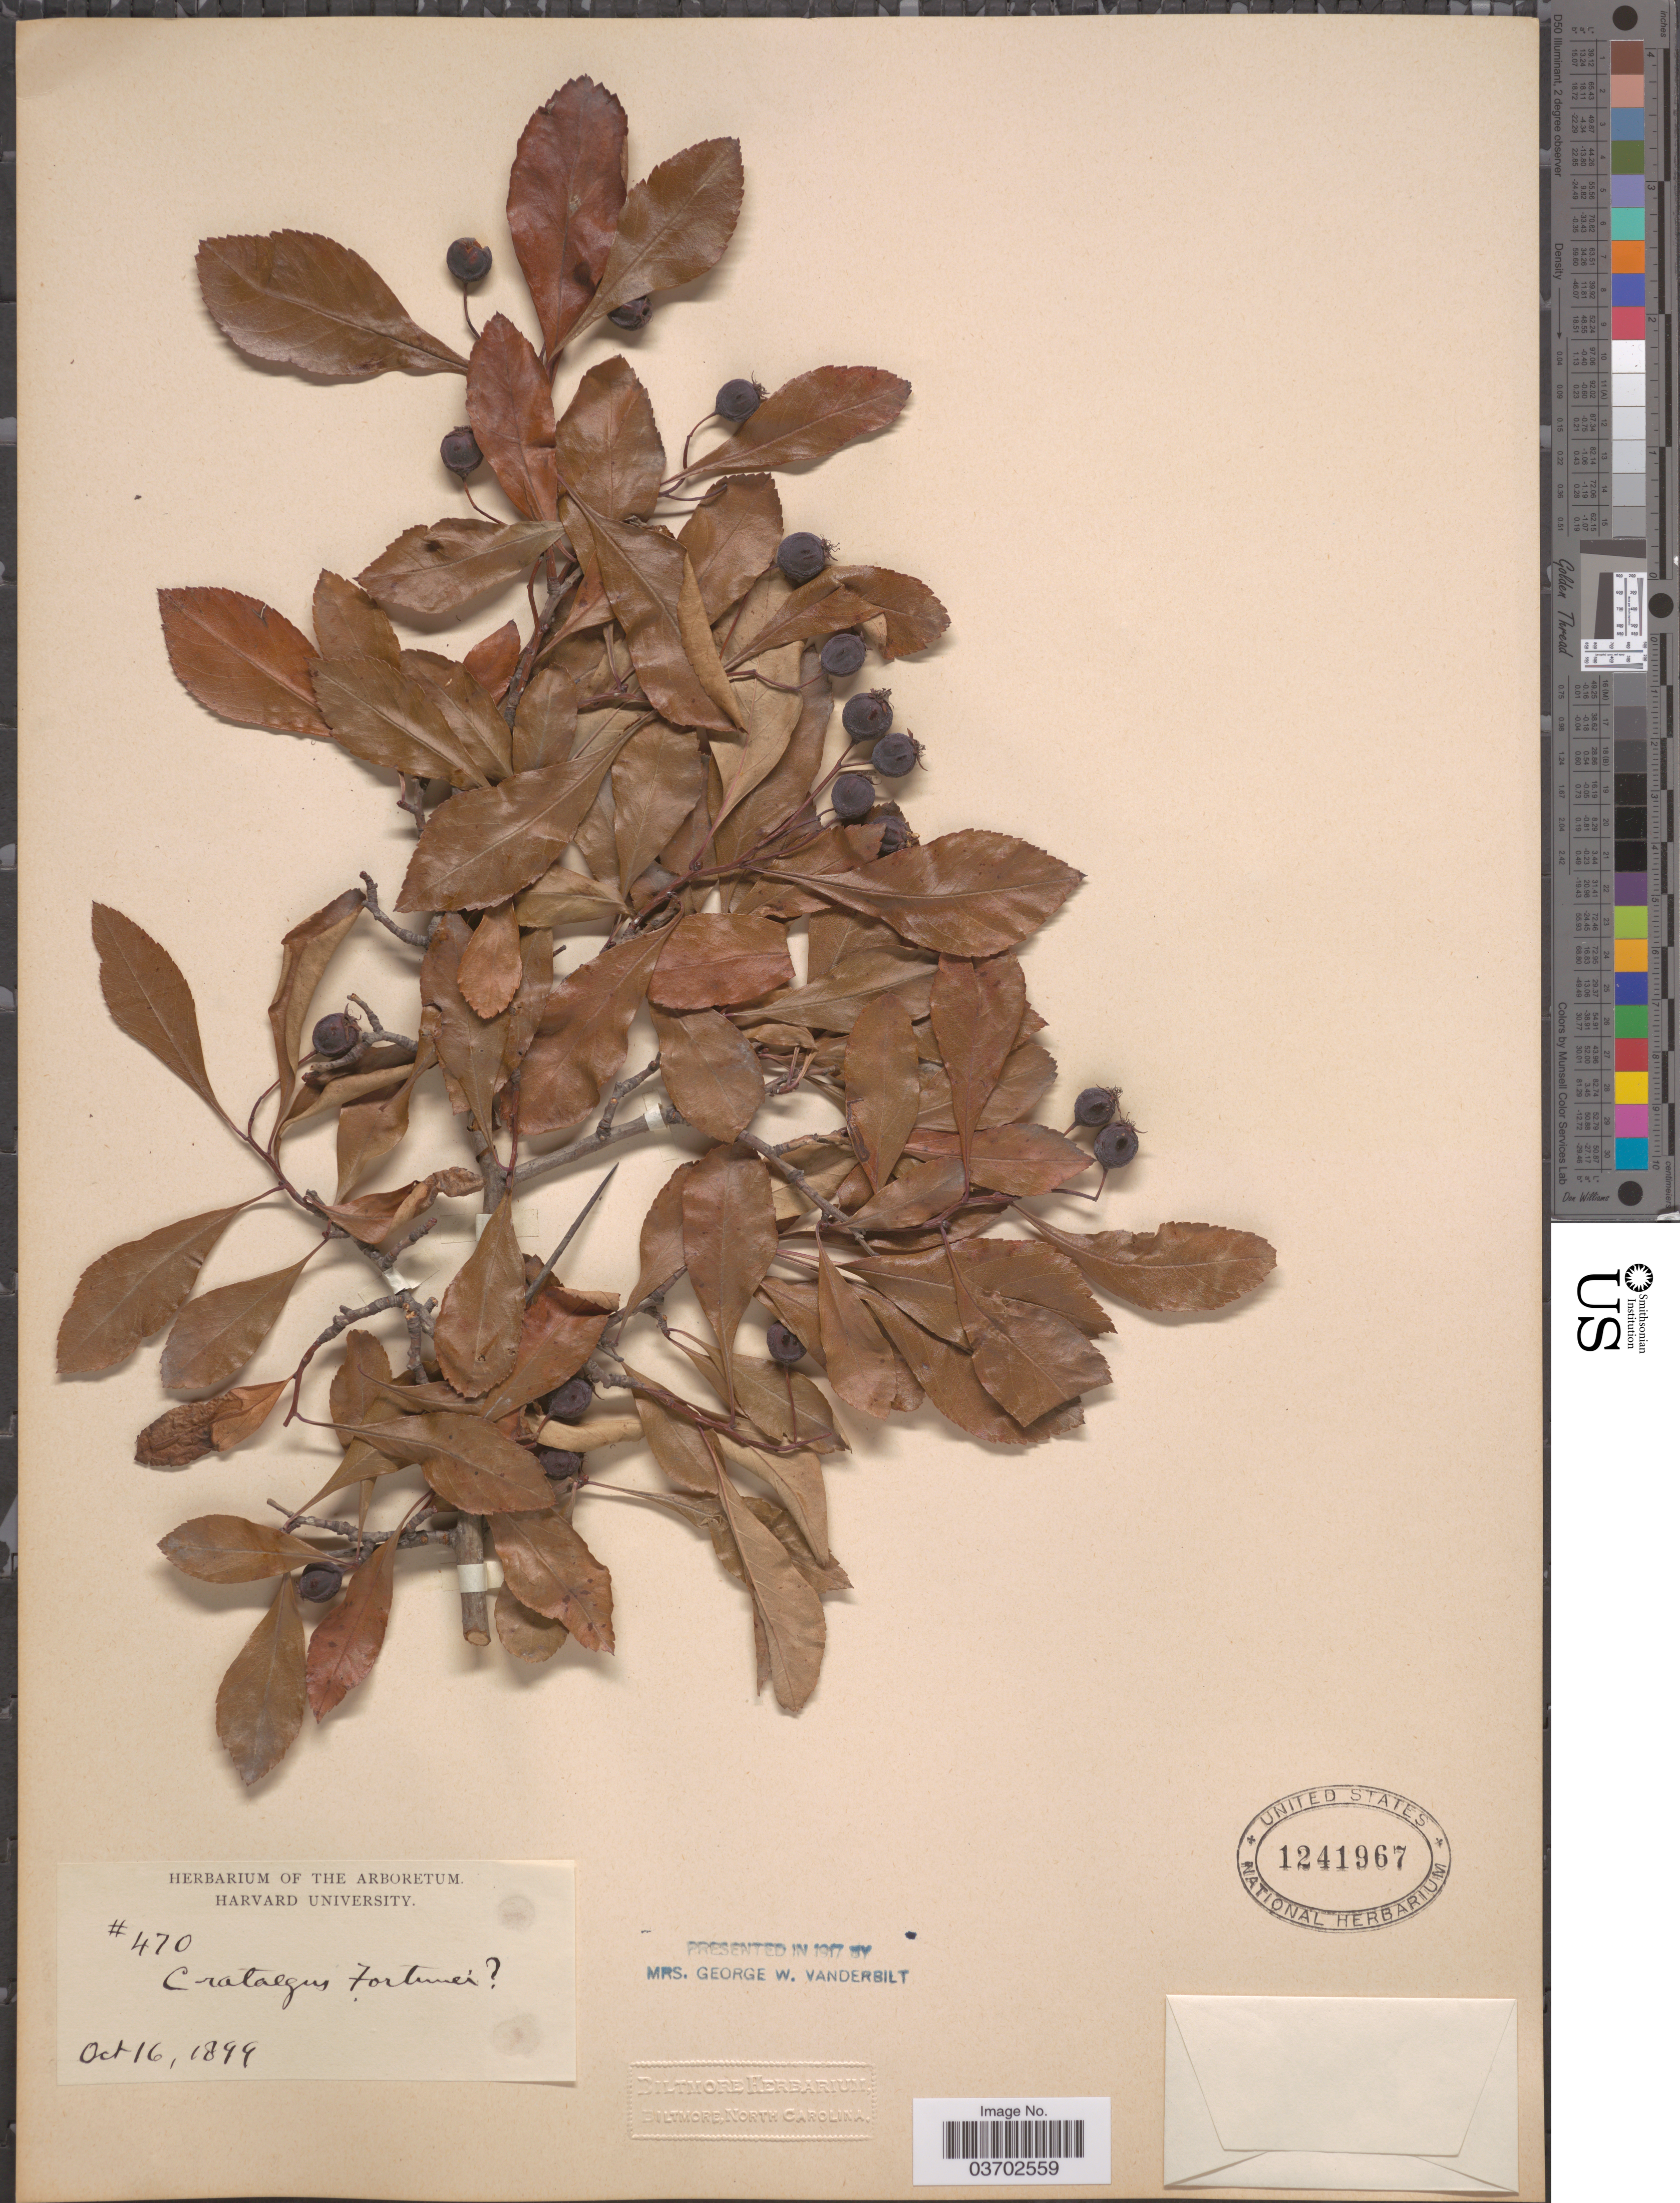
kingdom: Plantae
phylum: Tracheophyta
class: Magnoliopsida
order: Rosales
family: Rosaceae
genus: Crataegus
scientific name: Crataegus carrierei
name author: Hort.Vauvel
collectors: Ex herb. of the Arboretum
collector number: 470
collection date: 1899-10-16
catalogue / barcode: US 1241967